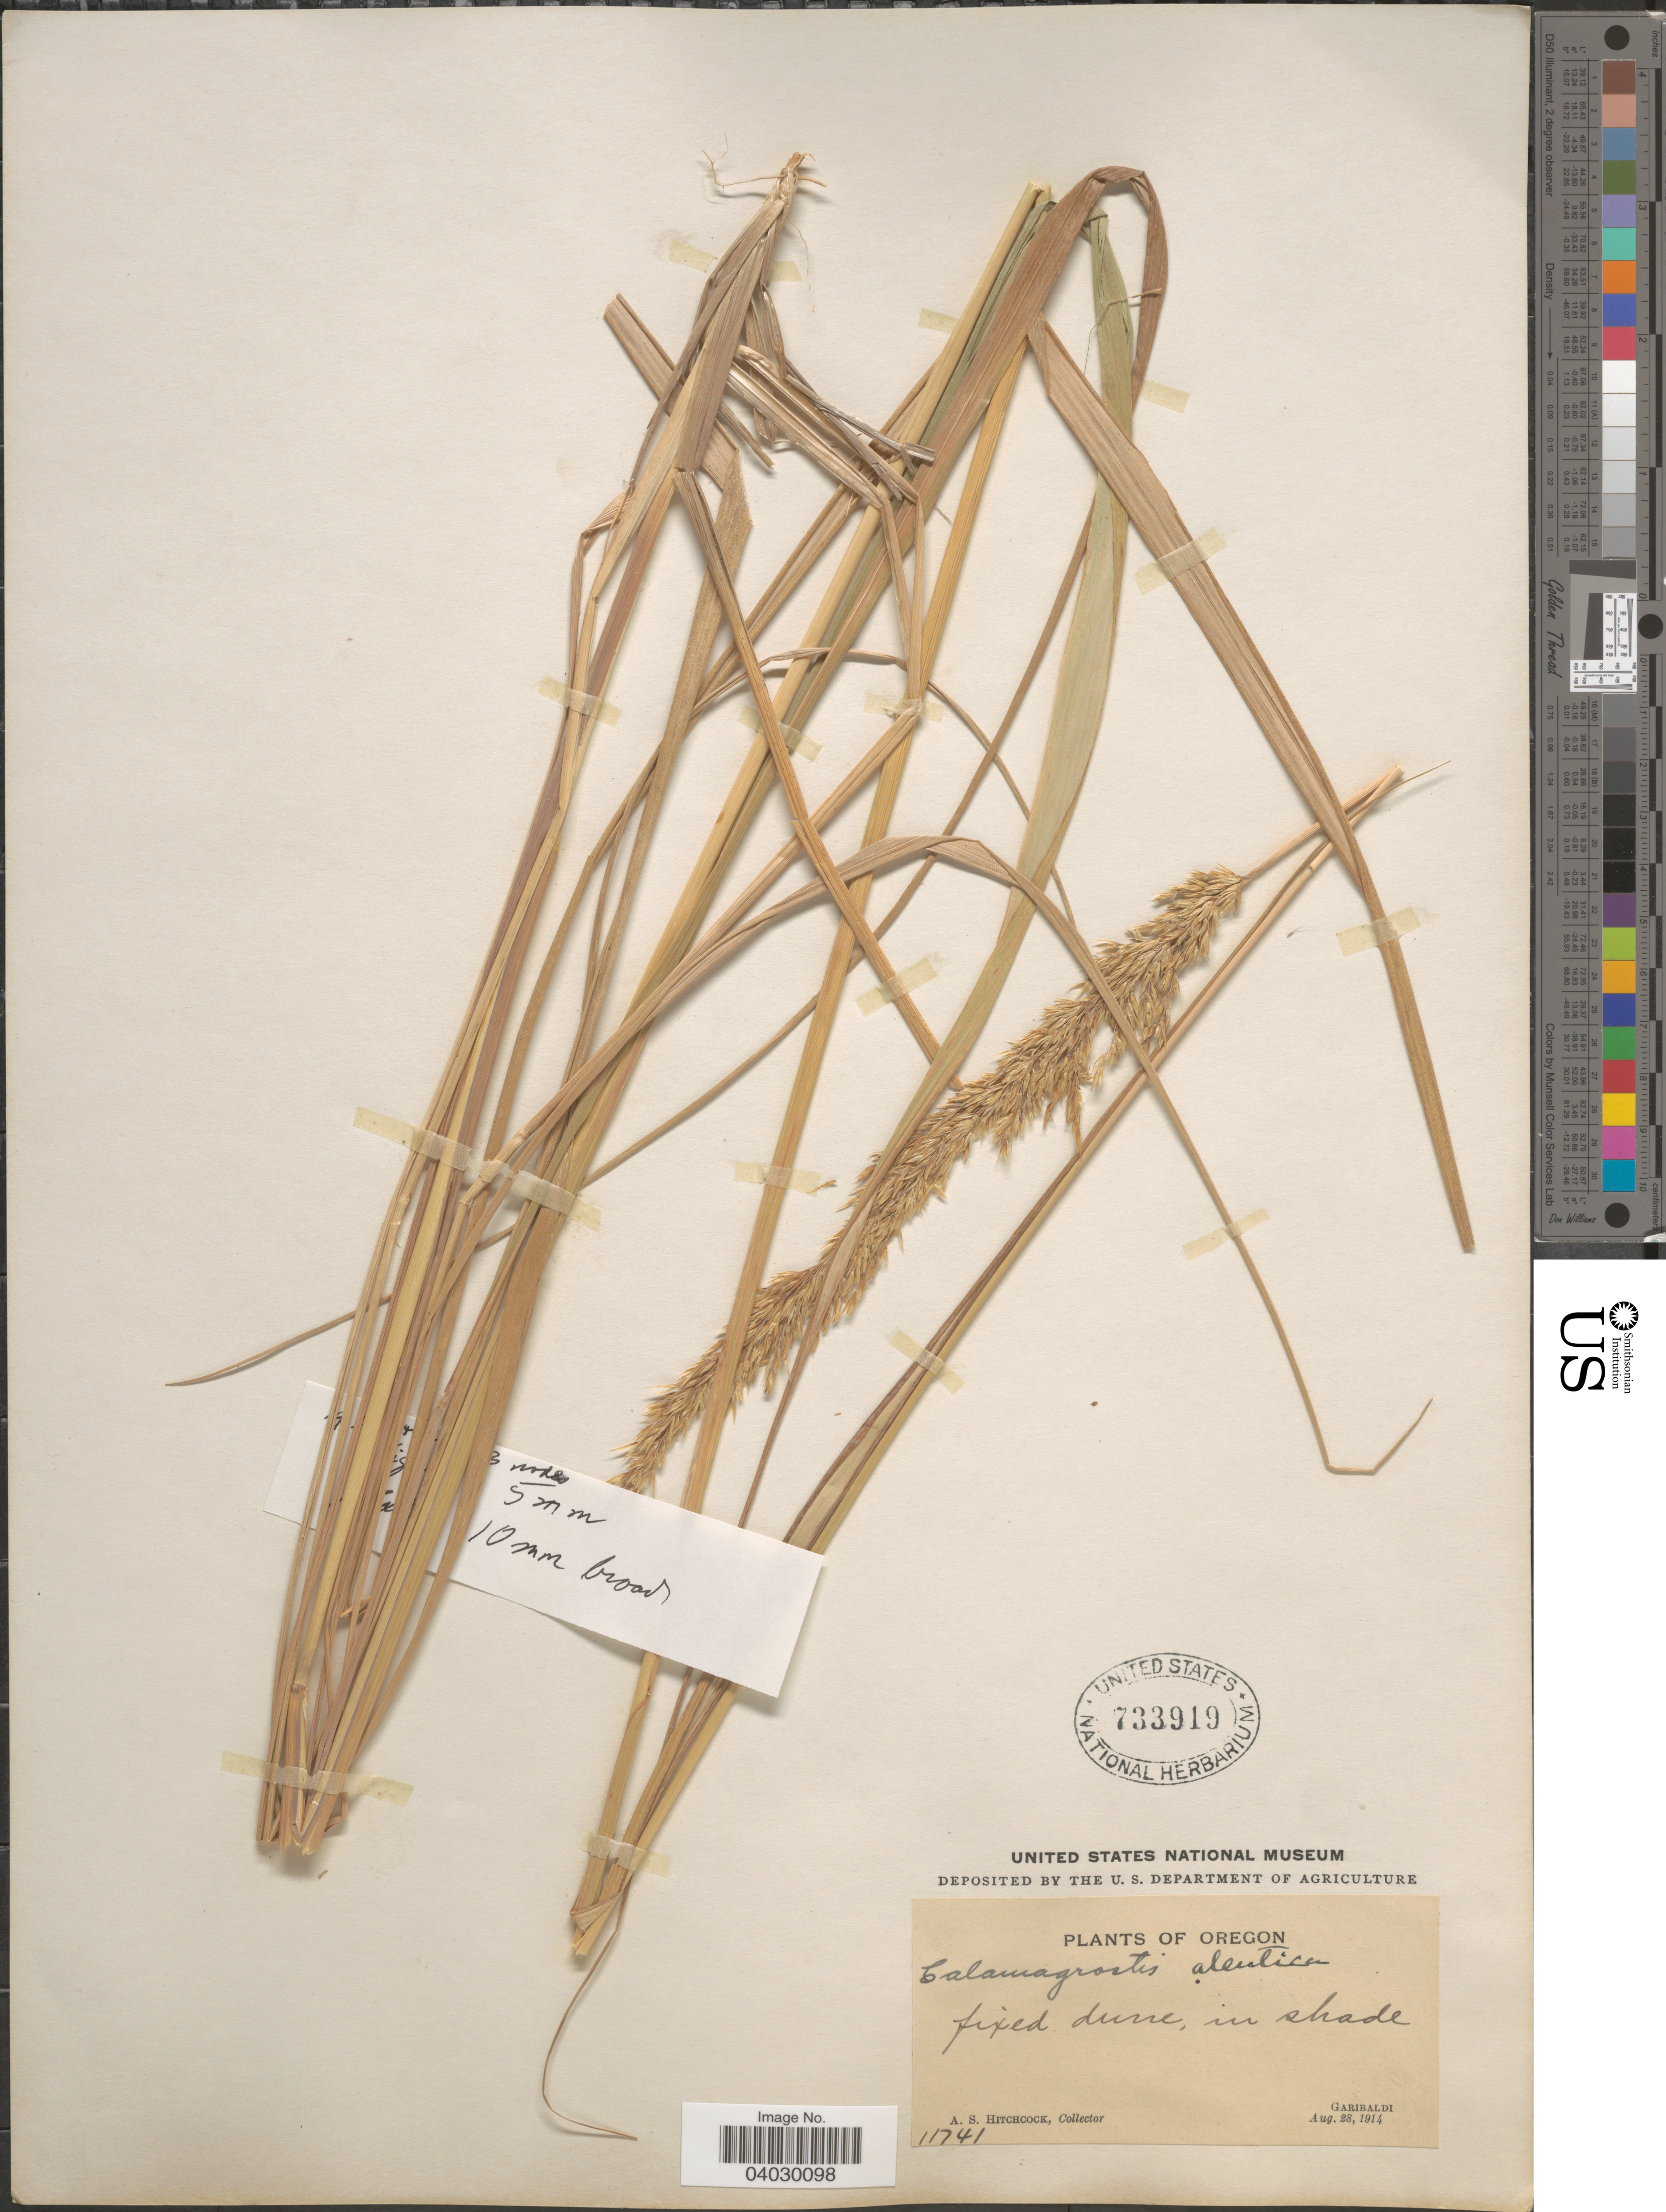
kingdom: Plantae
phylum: Tracheophyta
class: Liliopsida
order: Poales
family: Poaceae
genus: Calamagrostis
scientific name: Calamagrostis nutkaensis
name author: (J. Presl) Steud.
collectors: A. S. Hitchcock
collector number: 11741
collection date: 1914-08-28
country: United States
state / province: Oregon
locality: Garibaldi.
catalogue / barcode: US 733919